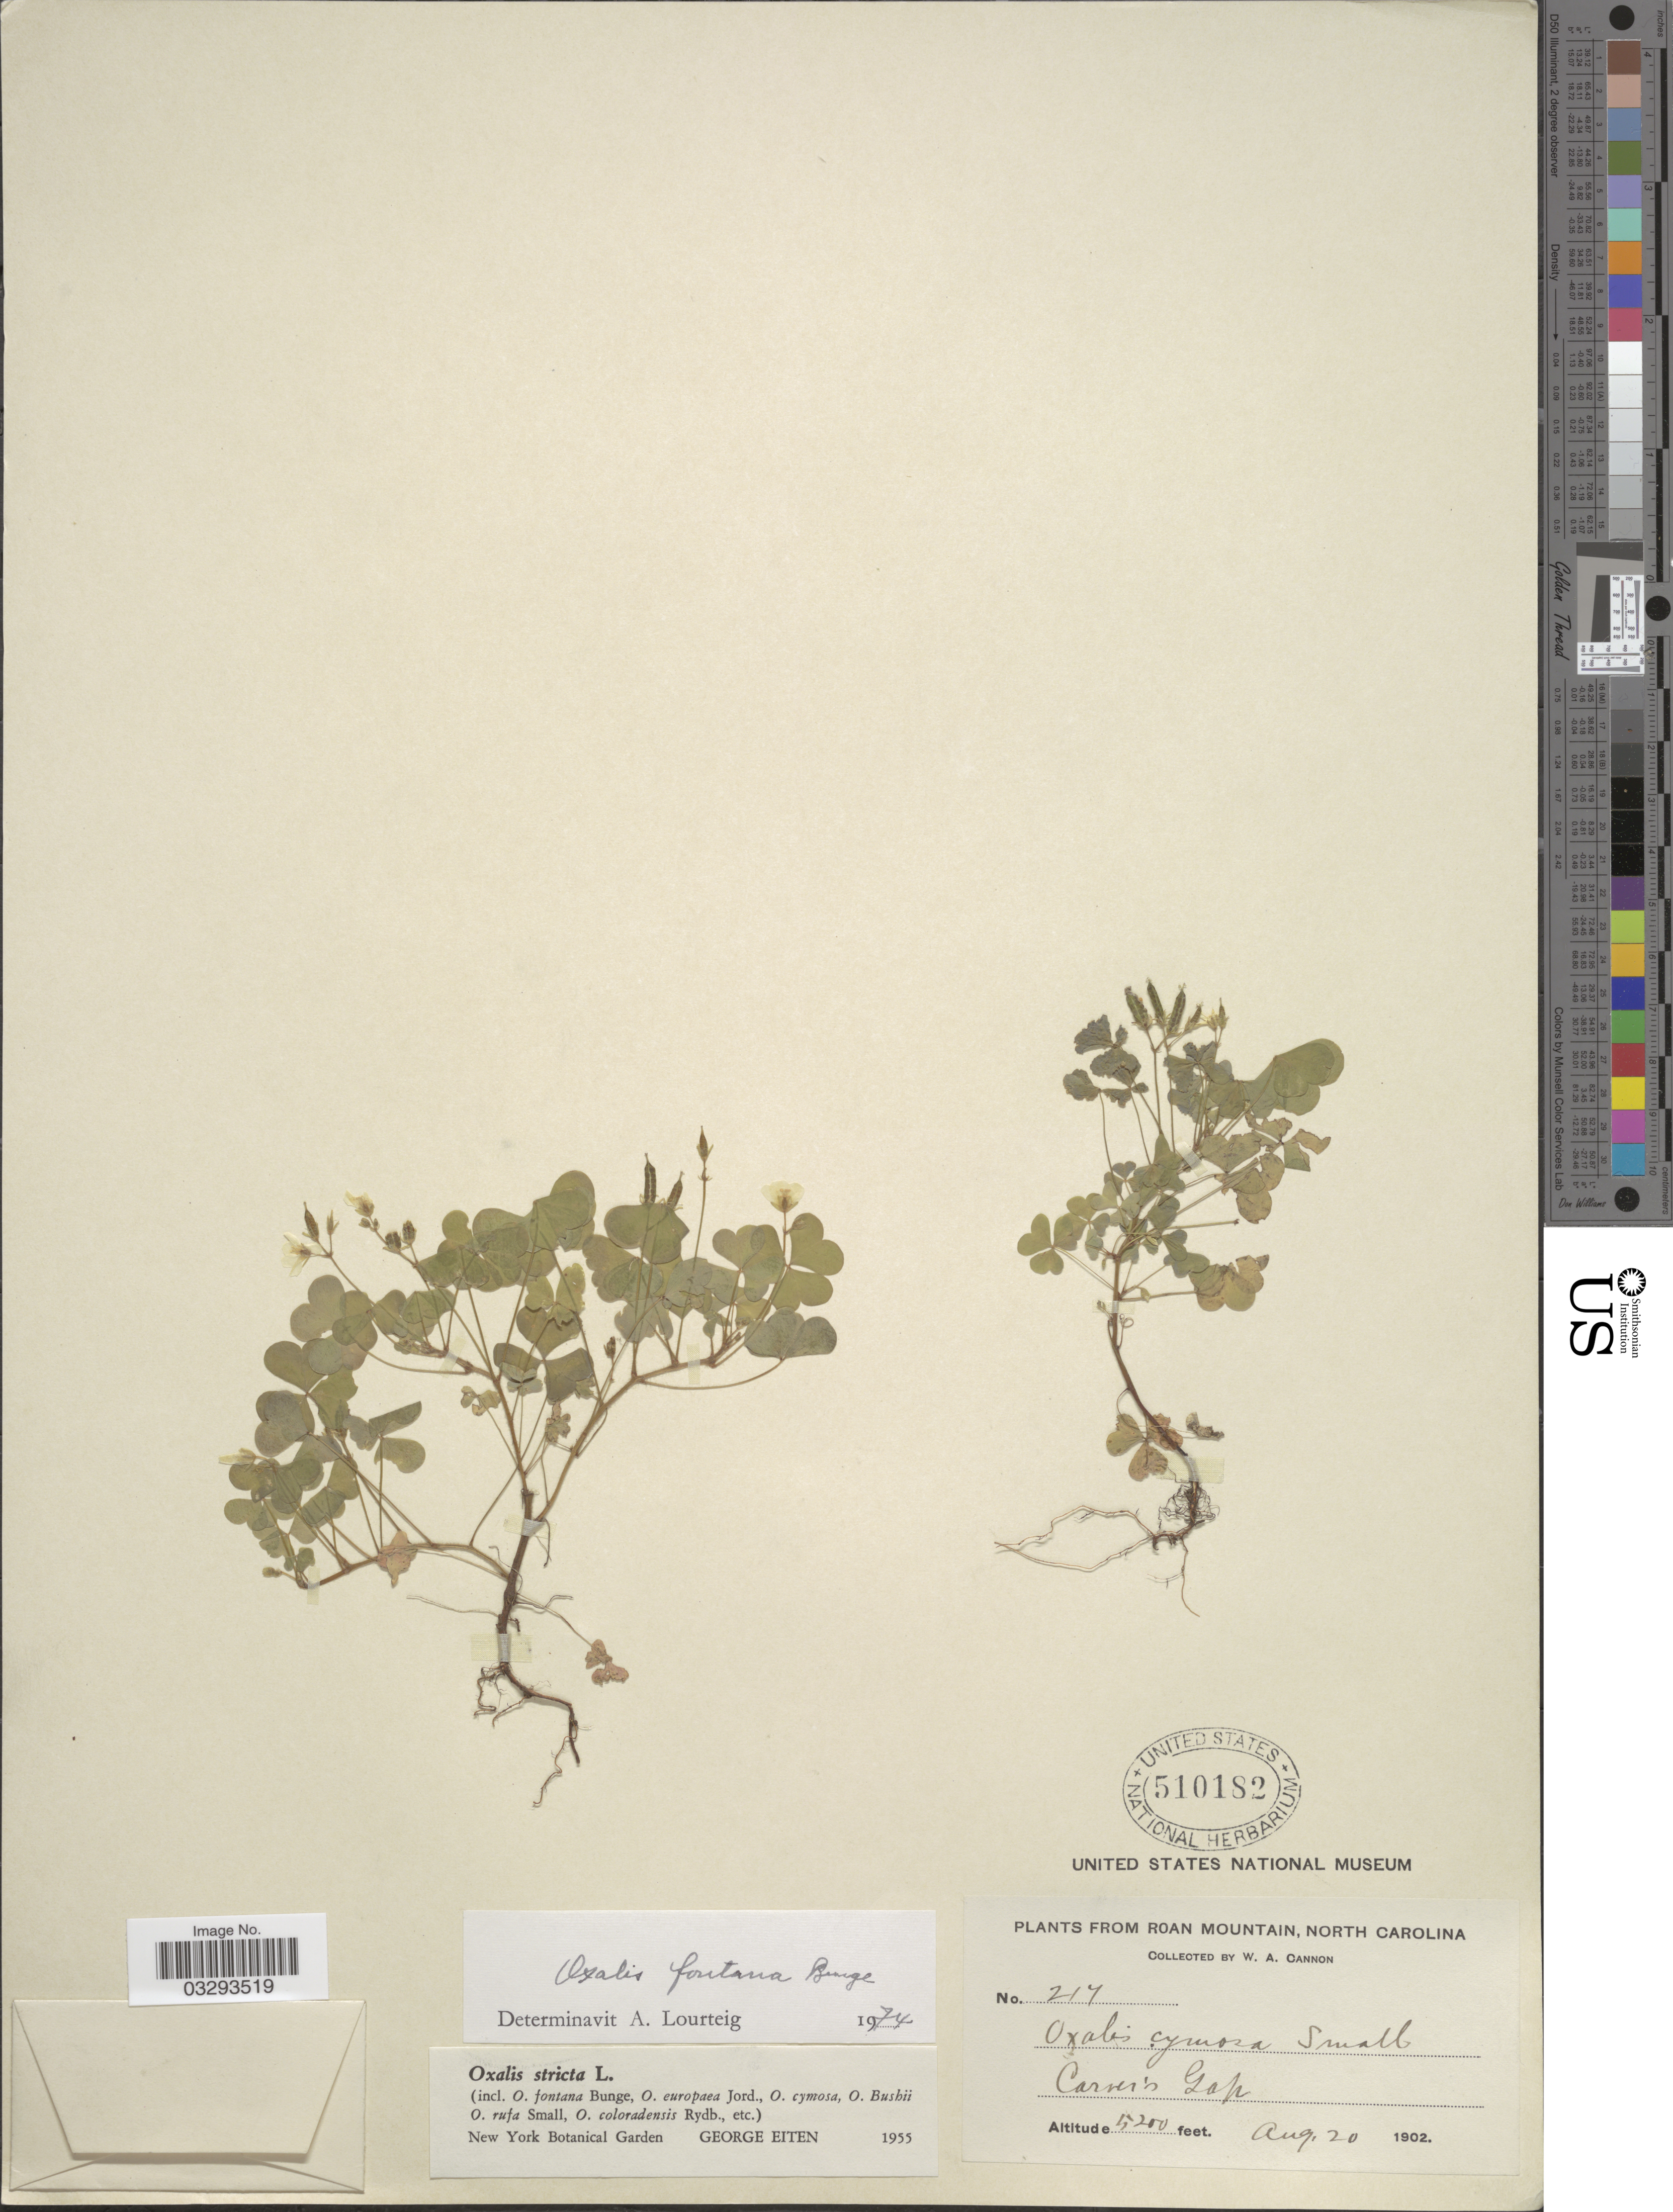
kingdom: Plantae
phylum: Tracheophyta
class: Magnoliopsida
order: Oxalidales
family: Oxalidaceae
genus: Oxalis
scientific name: Oxalis fontana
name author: Bunge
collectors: W. Cannon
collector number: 217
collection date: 1902-08-20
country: United States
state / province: North Carolina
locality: Roan Mountain. Carver's Gap.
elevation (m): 1585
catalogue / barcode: US 510182